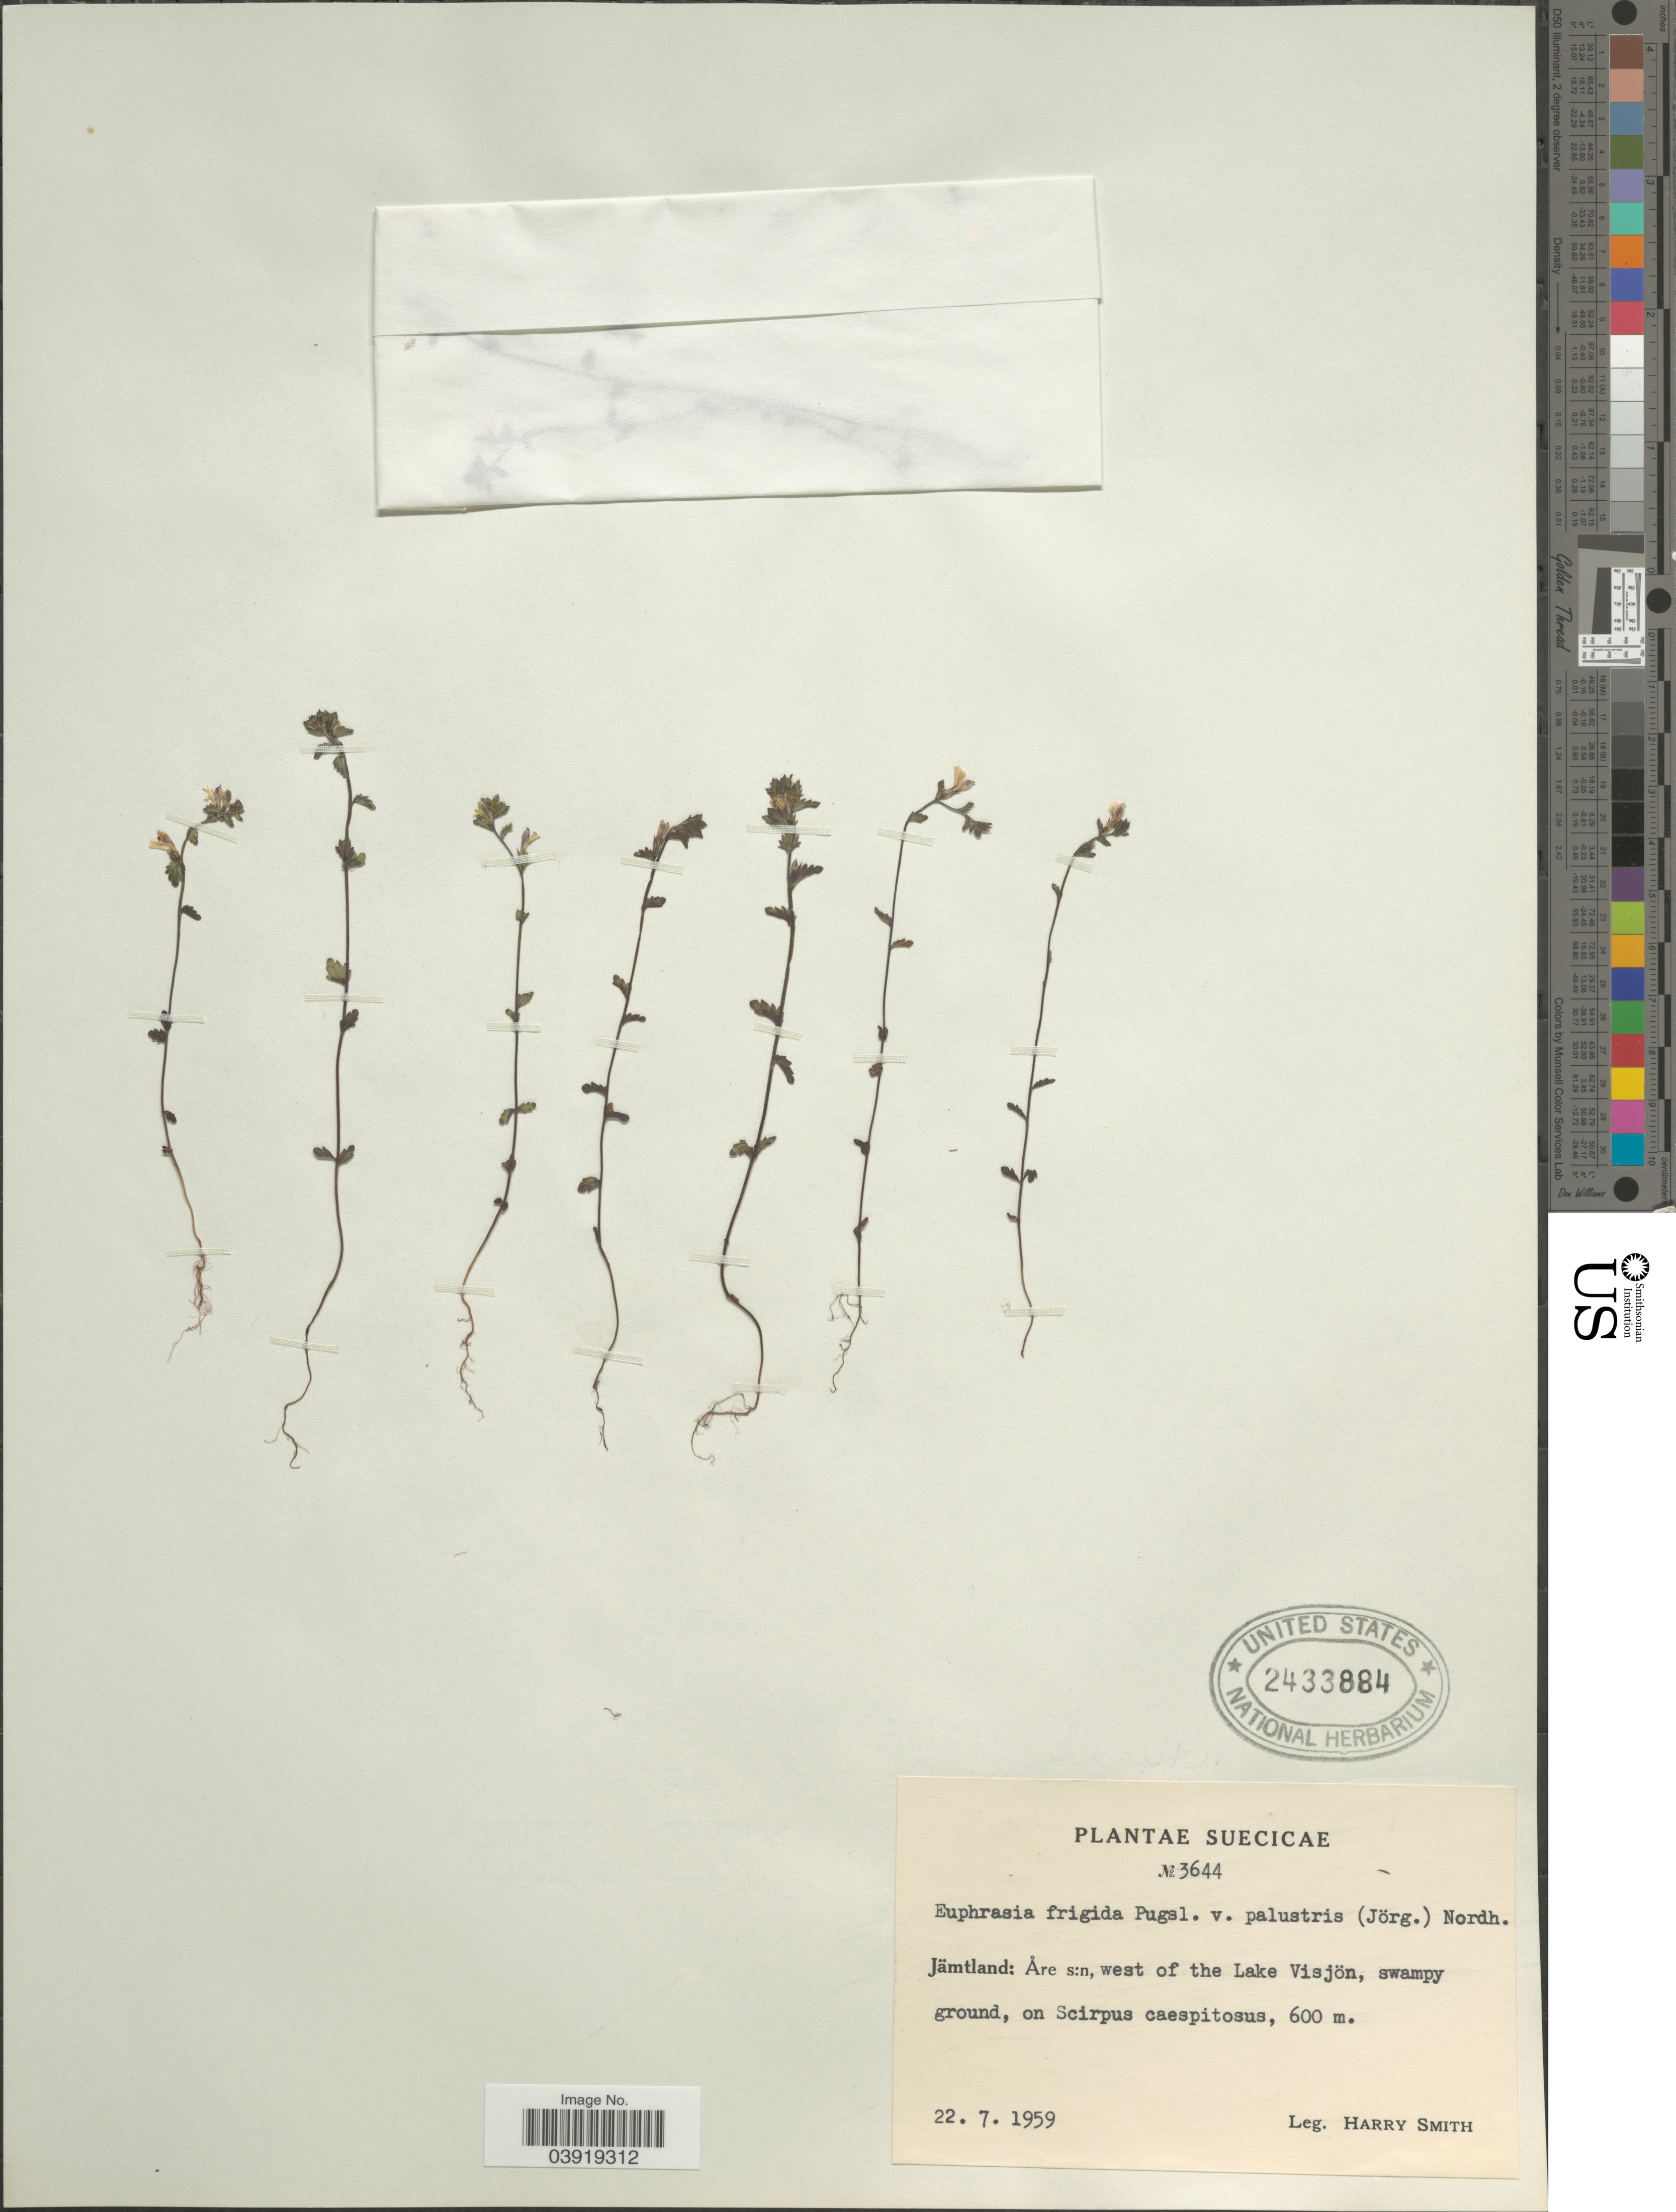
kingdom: Plantae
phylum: Tracheophyta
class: Magnoliopsida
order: Lamiales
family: Orobanchaceae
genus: Euphrasia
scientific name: Euphrasia frigida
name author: Pugsley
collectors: H. Smith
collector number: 3644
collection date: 1959-07-22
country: Sweden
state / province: Jämtland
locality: Suecicæ. Jämtland: Are s:n, west of the Lake Visjön.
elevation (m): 600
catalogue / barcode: US 2433884